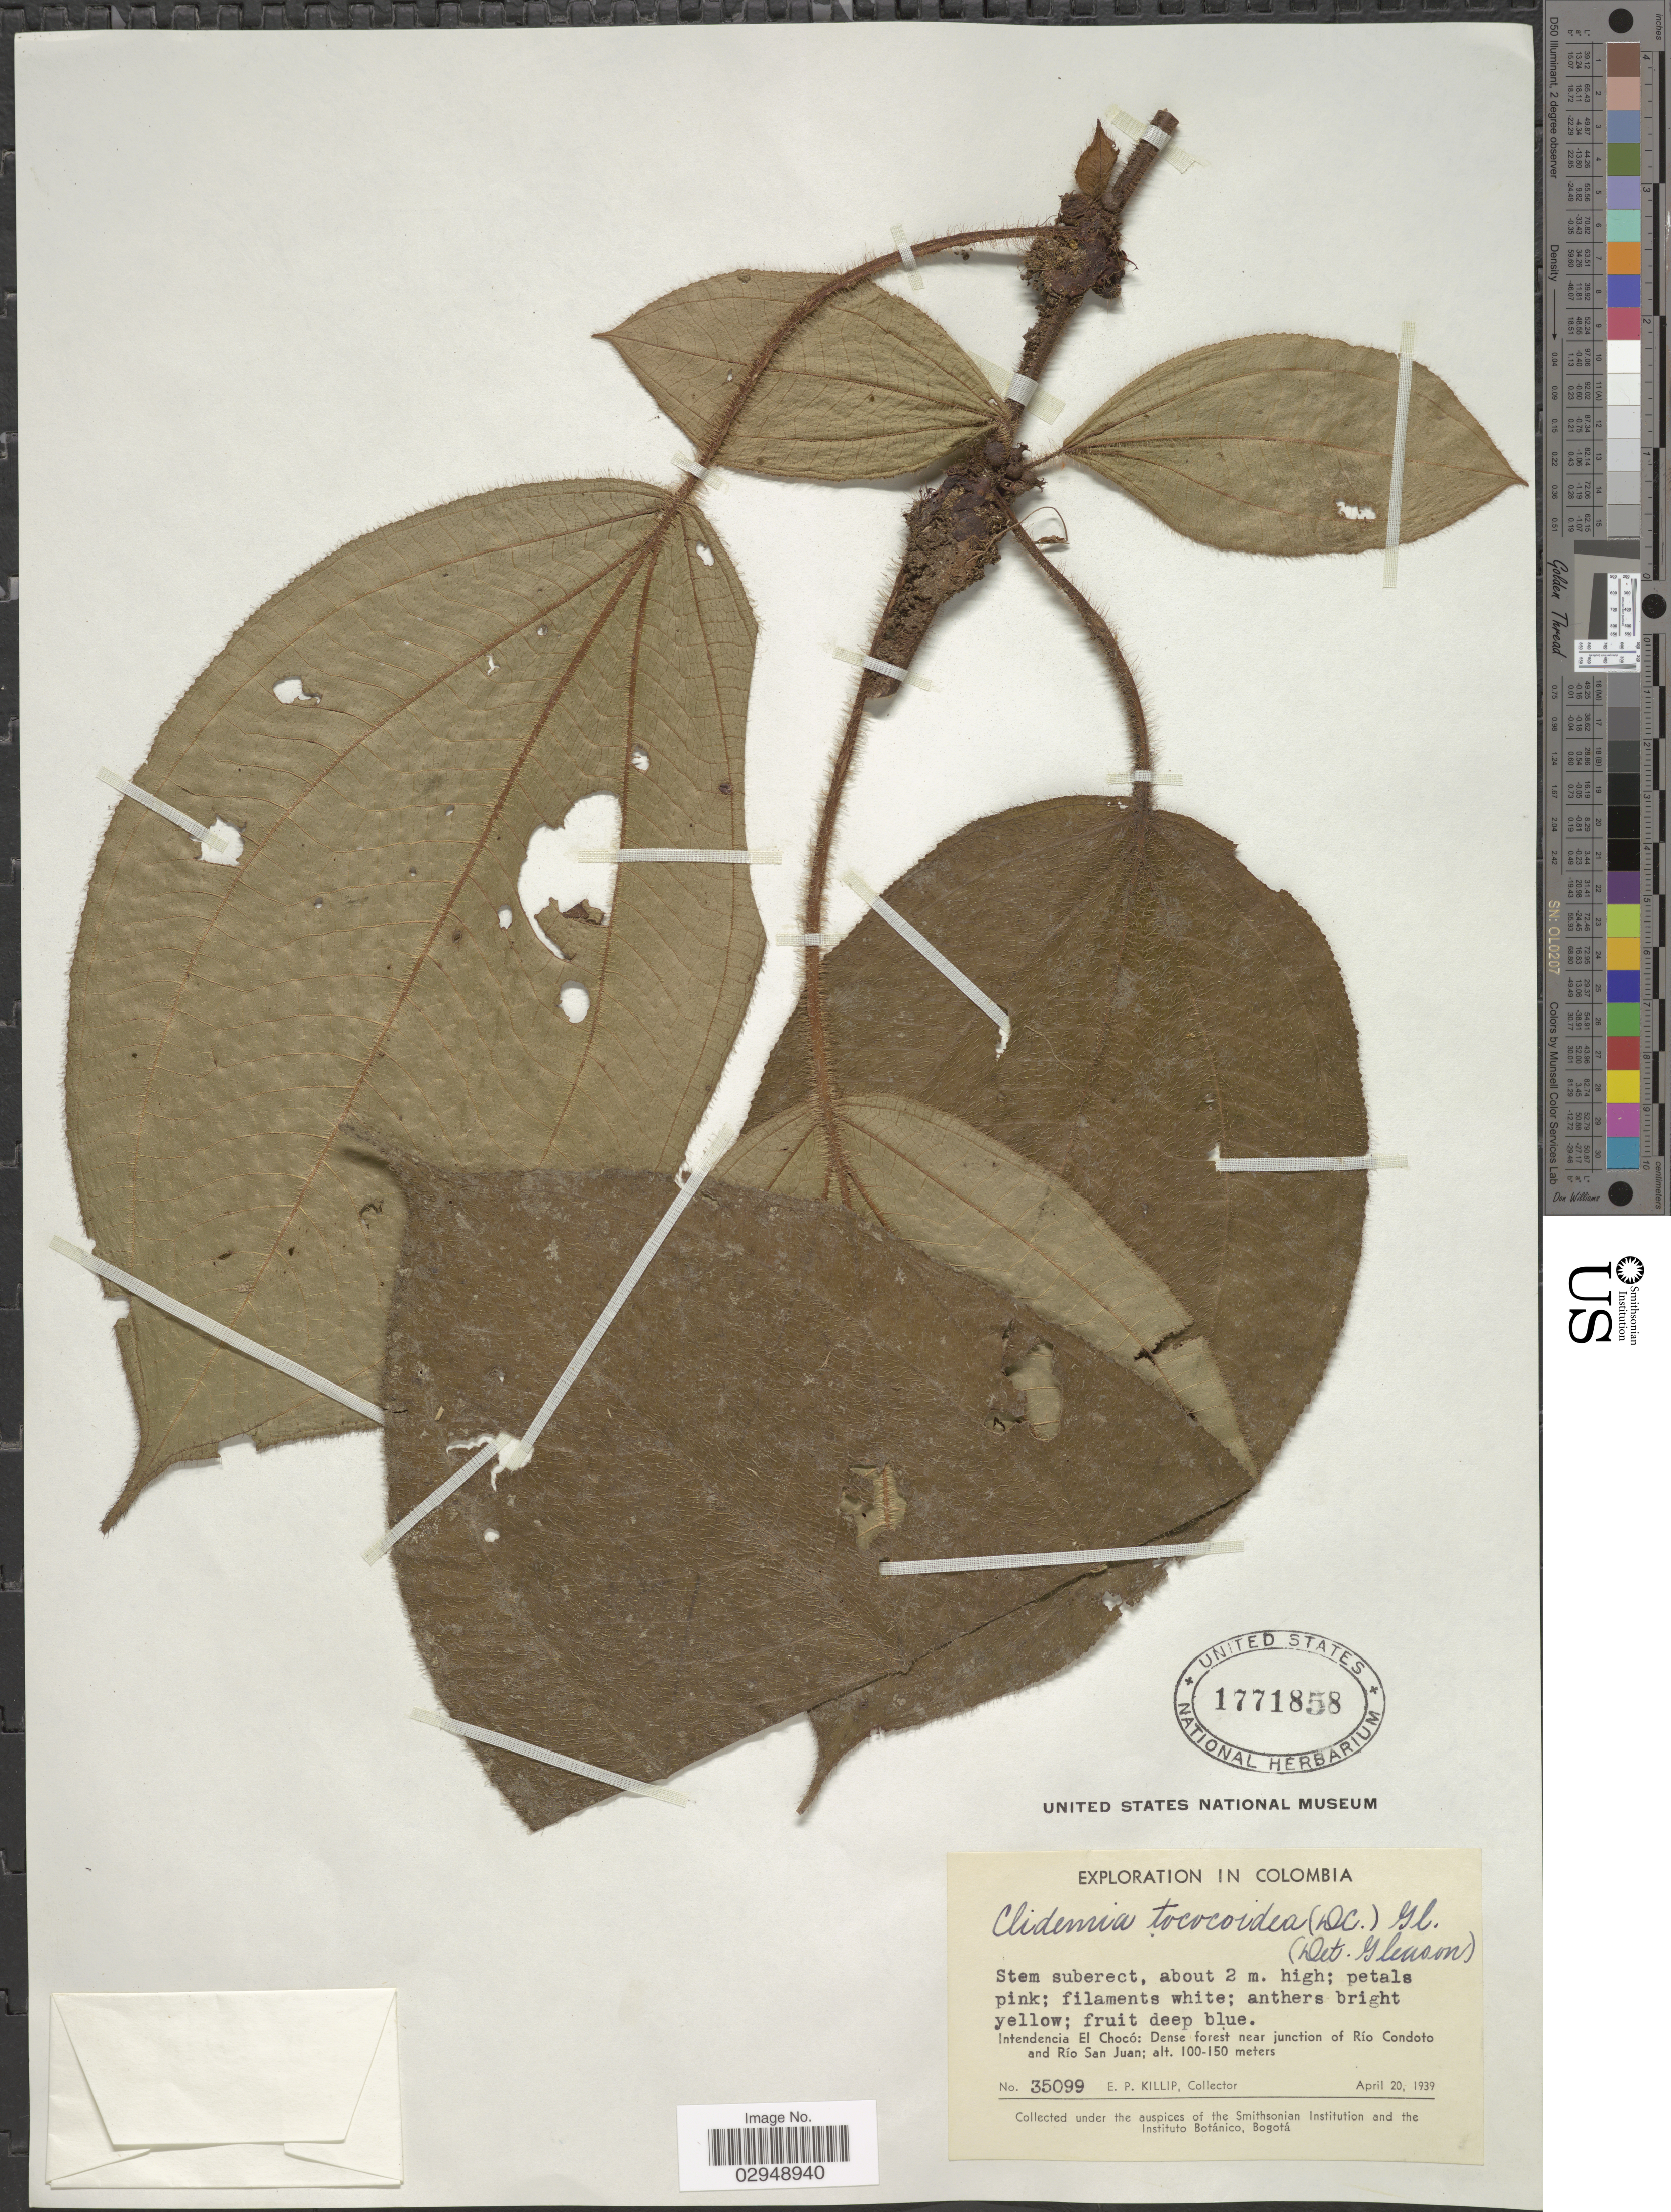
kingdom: Plantae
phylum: Tracheophyta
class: Magnoliopsida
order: Myrtales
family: Melastomataceae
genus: Clidemia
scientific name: Clidemia crenulata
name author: Gleason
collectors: E. P. Killip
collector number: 35099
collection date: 1939-04-20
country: Colombia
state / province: Chocó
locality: Intendencia El Chocó: Dense forest near junction of Río Condoto and Río San Juan.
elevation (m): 100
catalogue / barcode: US 1771858